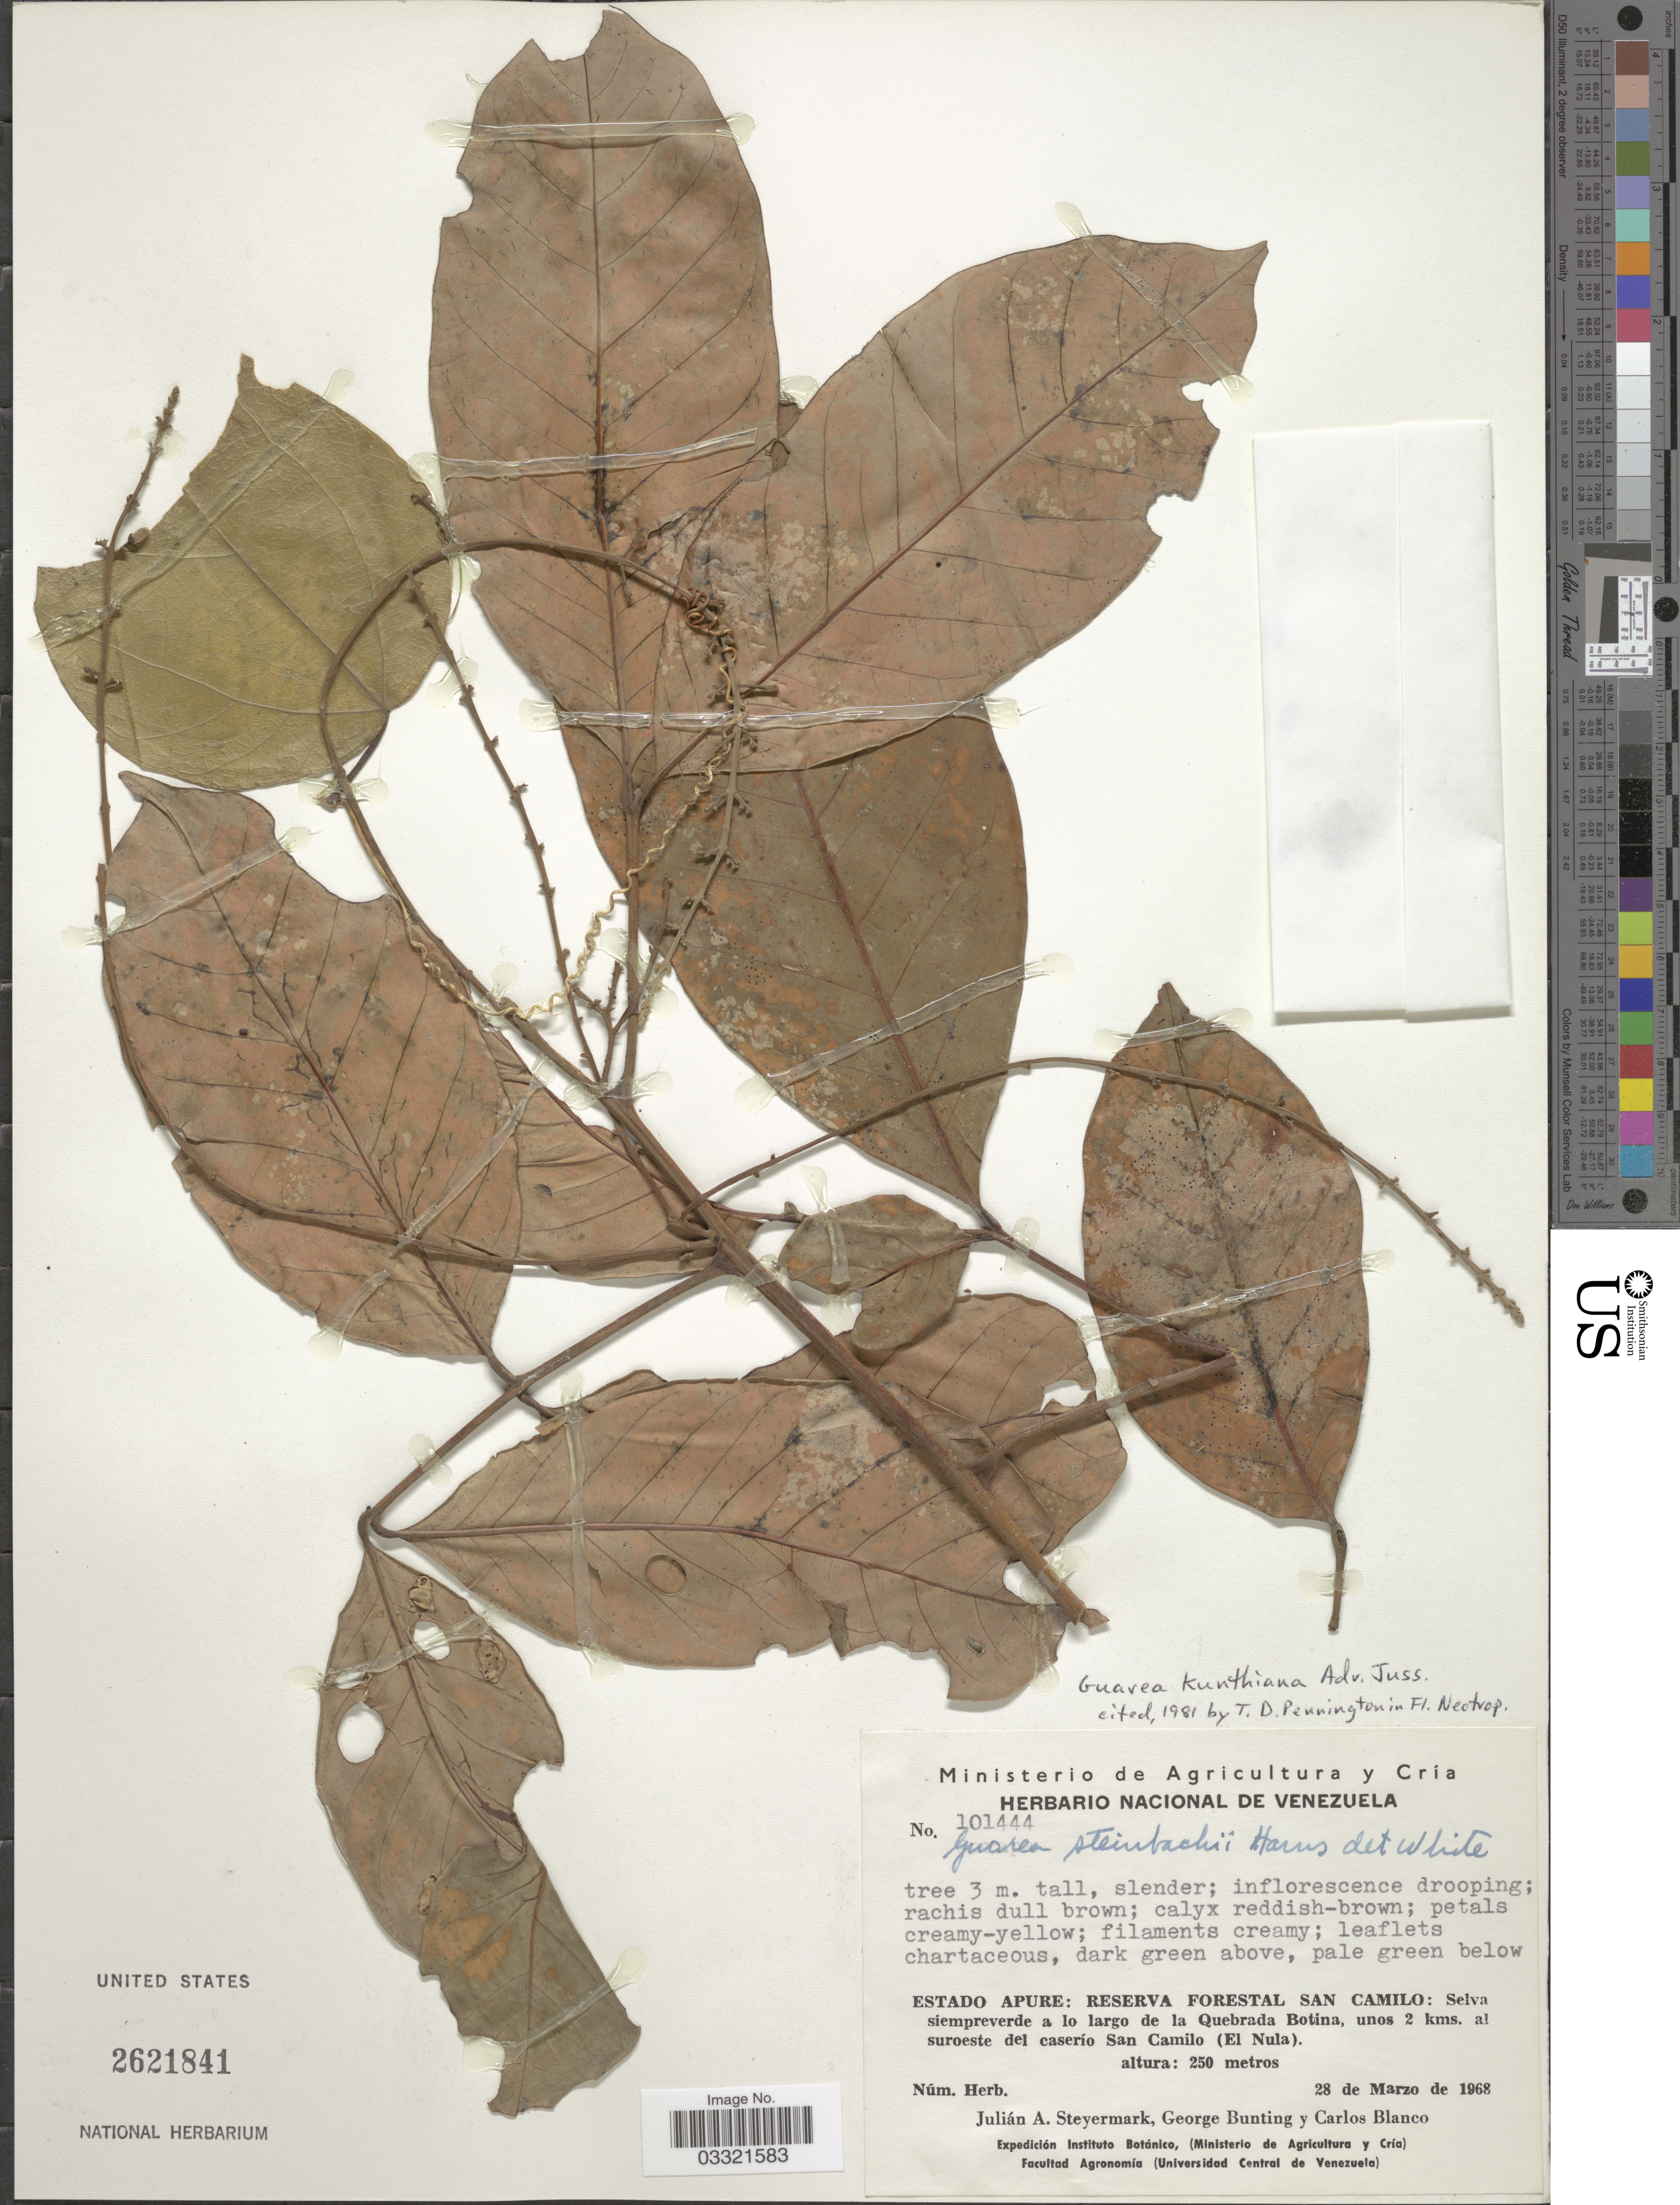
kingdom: Plantae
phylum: Tracheophyta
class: Magnoliopsida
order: Sapindales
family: Meliaceae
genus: Guarea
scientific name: Guarea kunthiana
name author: A. Juss.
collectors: J. Steyermark, G. S. Bunting & C. Blanco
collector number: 101444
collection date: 1968-03-28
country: Venezuela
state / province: Apure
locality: Reserva Forestal San Camilo: Selva siempreverde a lo largo de la Quebrada Botina, unos 2 kms. al suroeste del caserío San Camilo (El Nula).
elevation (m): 250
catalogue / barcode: US 2621841